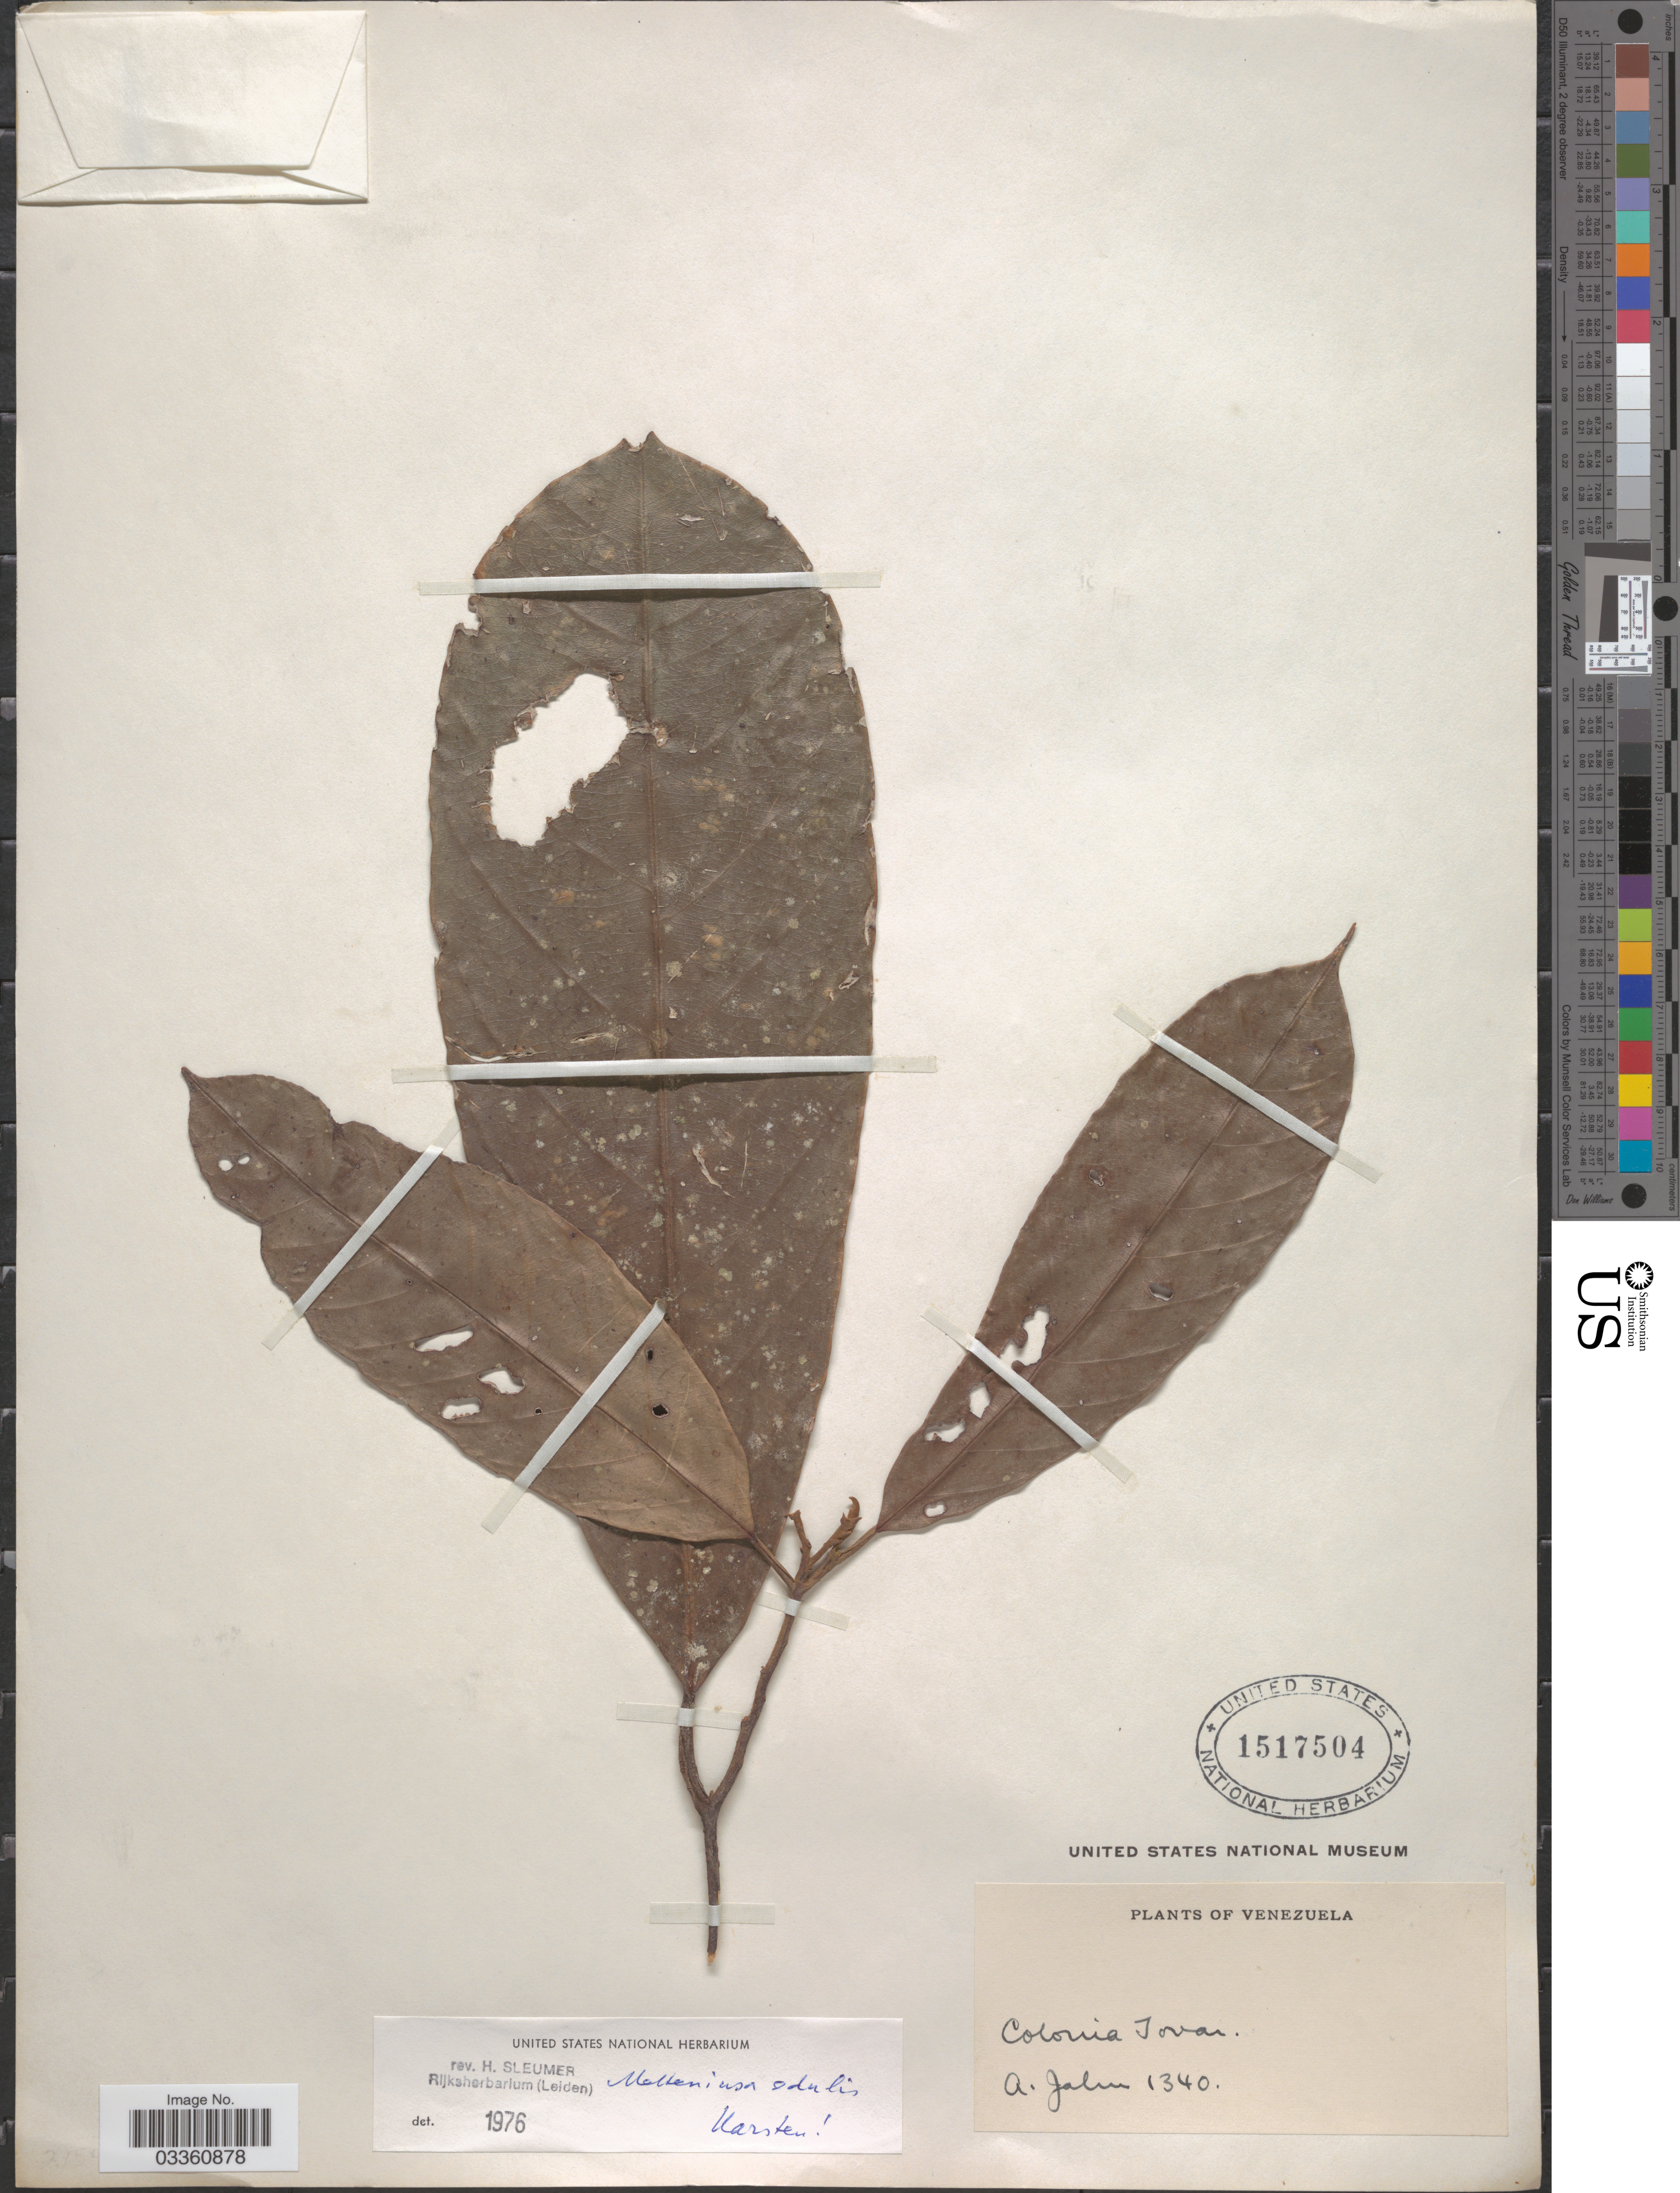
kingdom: Plantae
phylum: Tracheophyta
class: Magnoliopsida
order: Metteniusales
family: Metteniusaceae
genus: Metteniusa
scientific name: Metteniusa edulis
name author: H. Karst.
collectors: A. Jahn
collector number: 1340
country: Venezuela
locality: Colonia Tovar.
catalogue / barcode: US 1517504